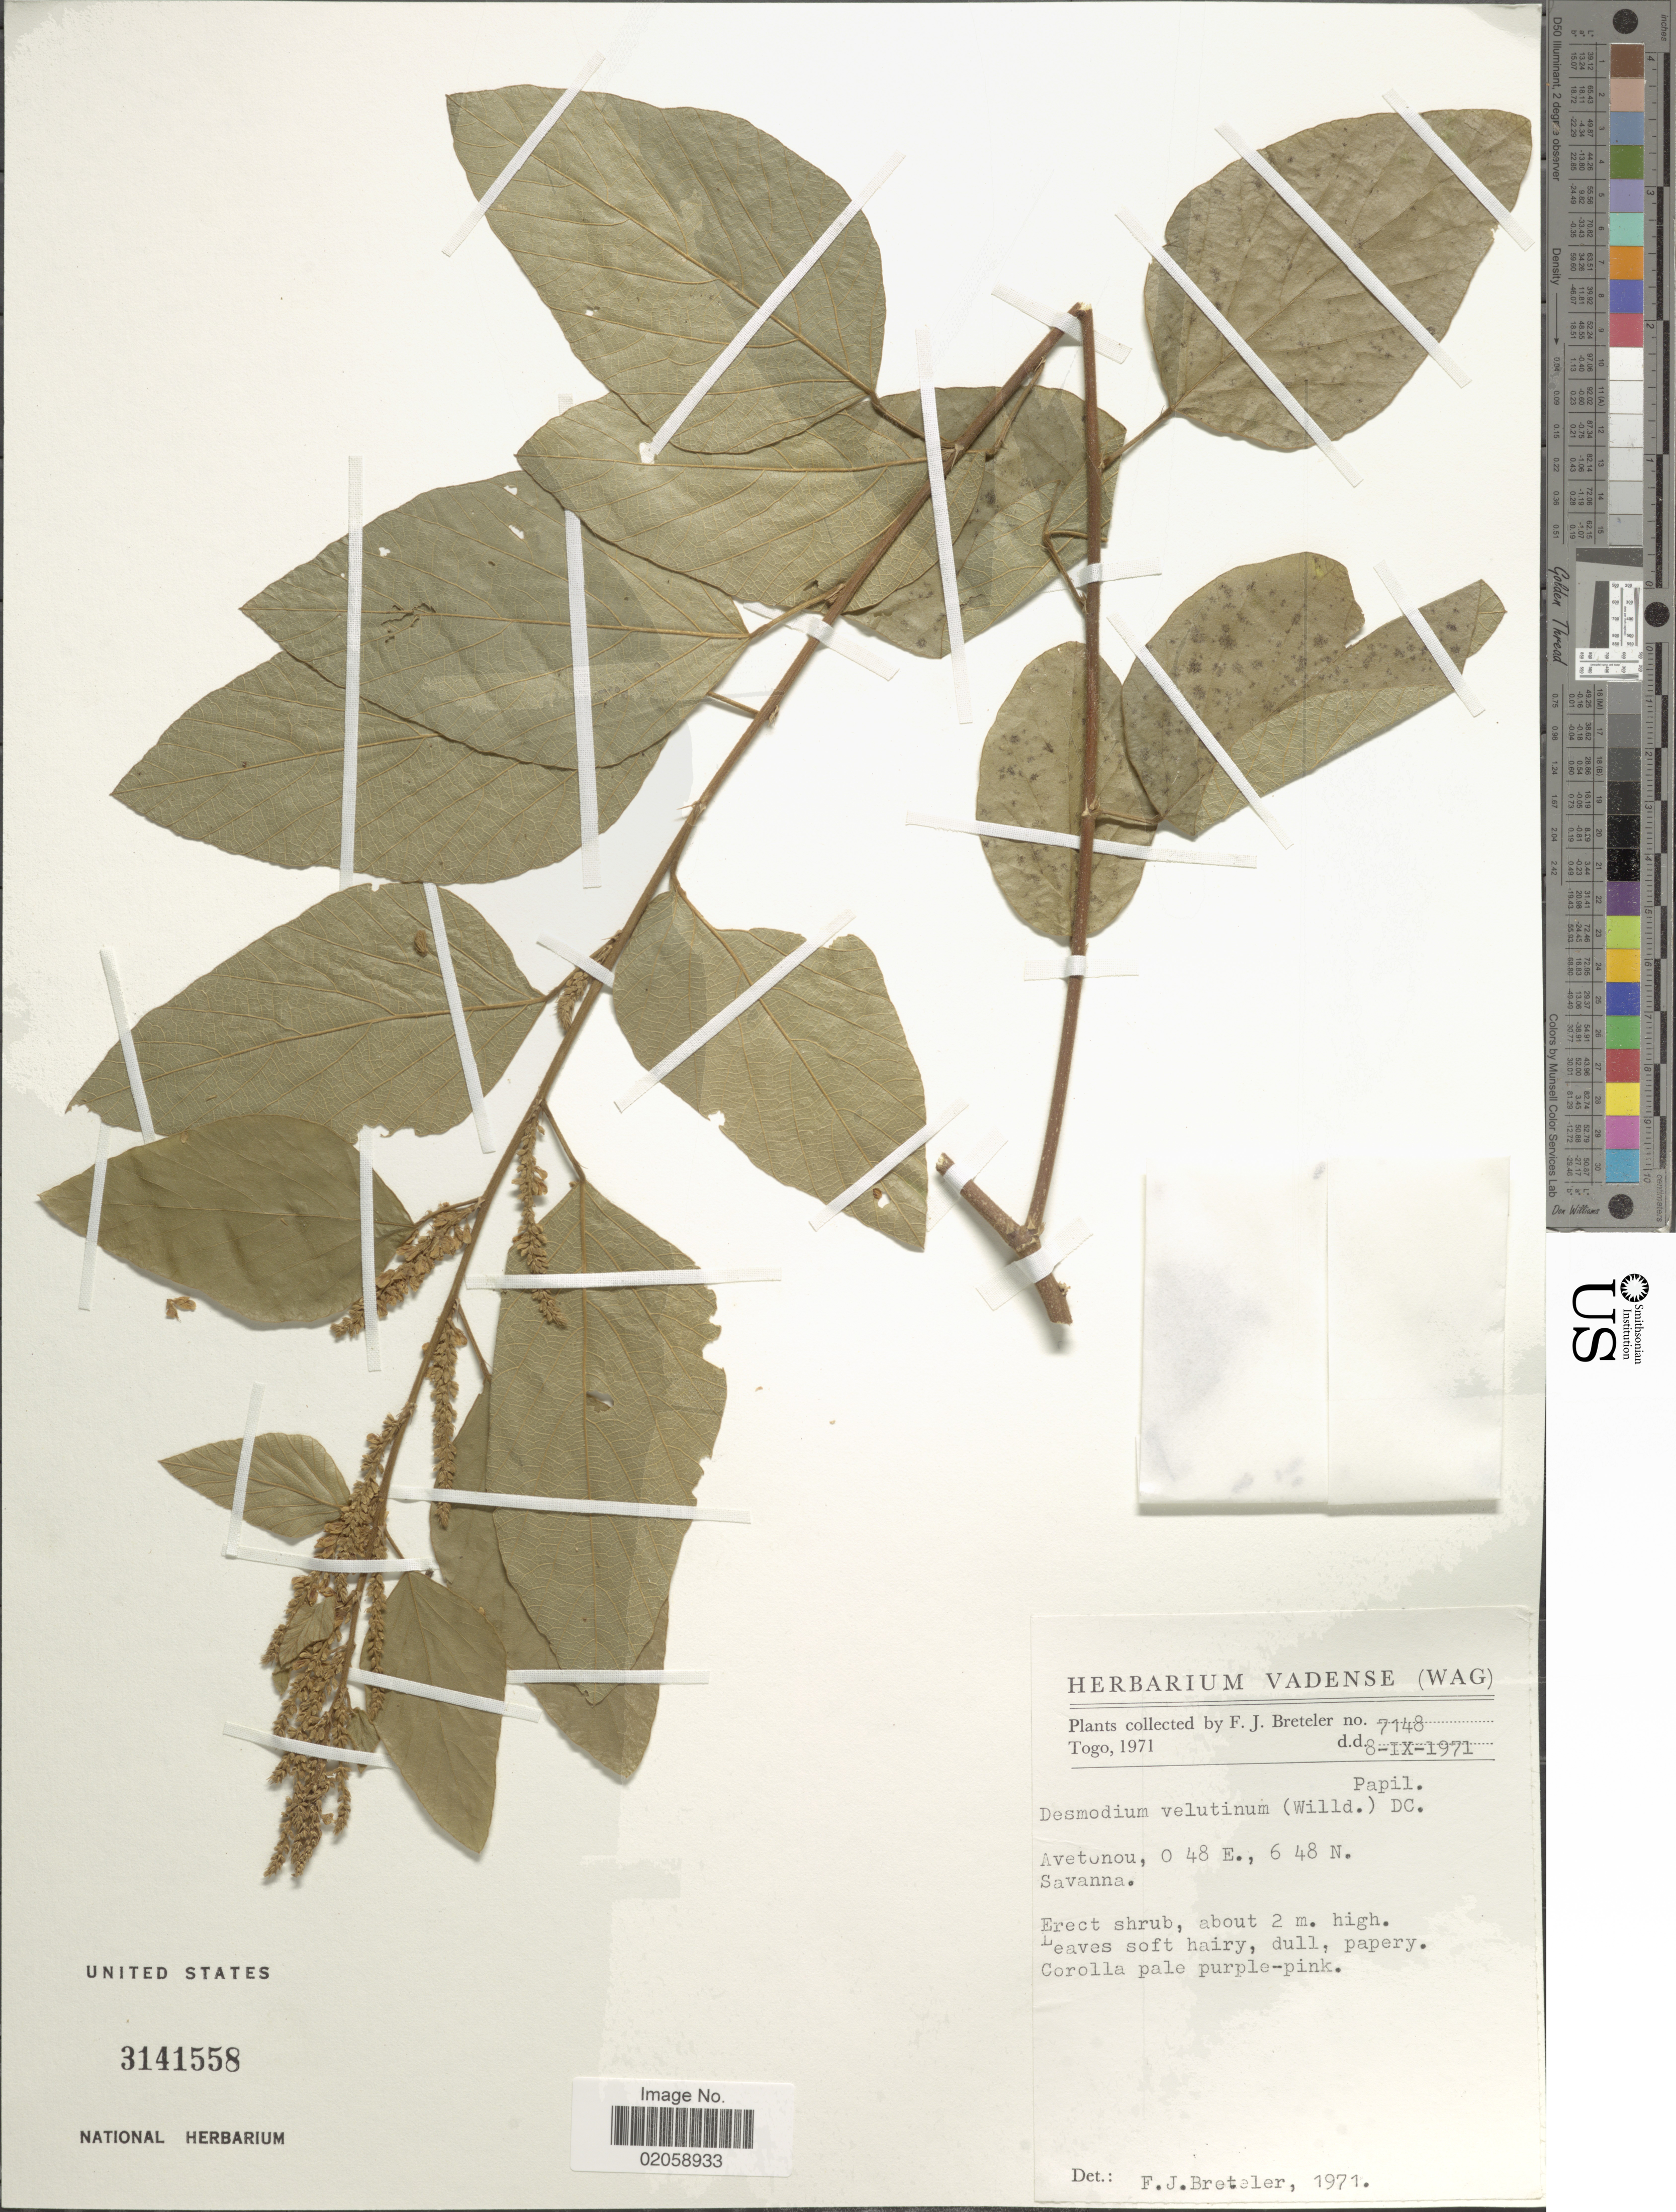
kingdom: Plantae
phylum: Tracheophyta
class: Magnoliopsida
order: Fabales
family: Fabaceae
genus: Polhillides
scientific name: Polhillides velutina subsp. velutina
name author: (Willd.) H. Ohashi & K. Ohashi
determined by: Strong, Mark T., (BOT), Smithsonian Institution - National Museum of Natural History (UNITED STATES)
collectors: F. J. Breteler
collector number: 7148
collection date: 1971-09-08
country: Togo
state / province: Maritime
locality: Avetonou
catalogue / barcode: US 3141558